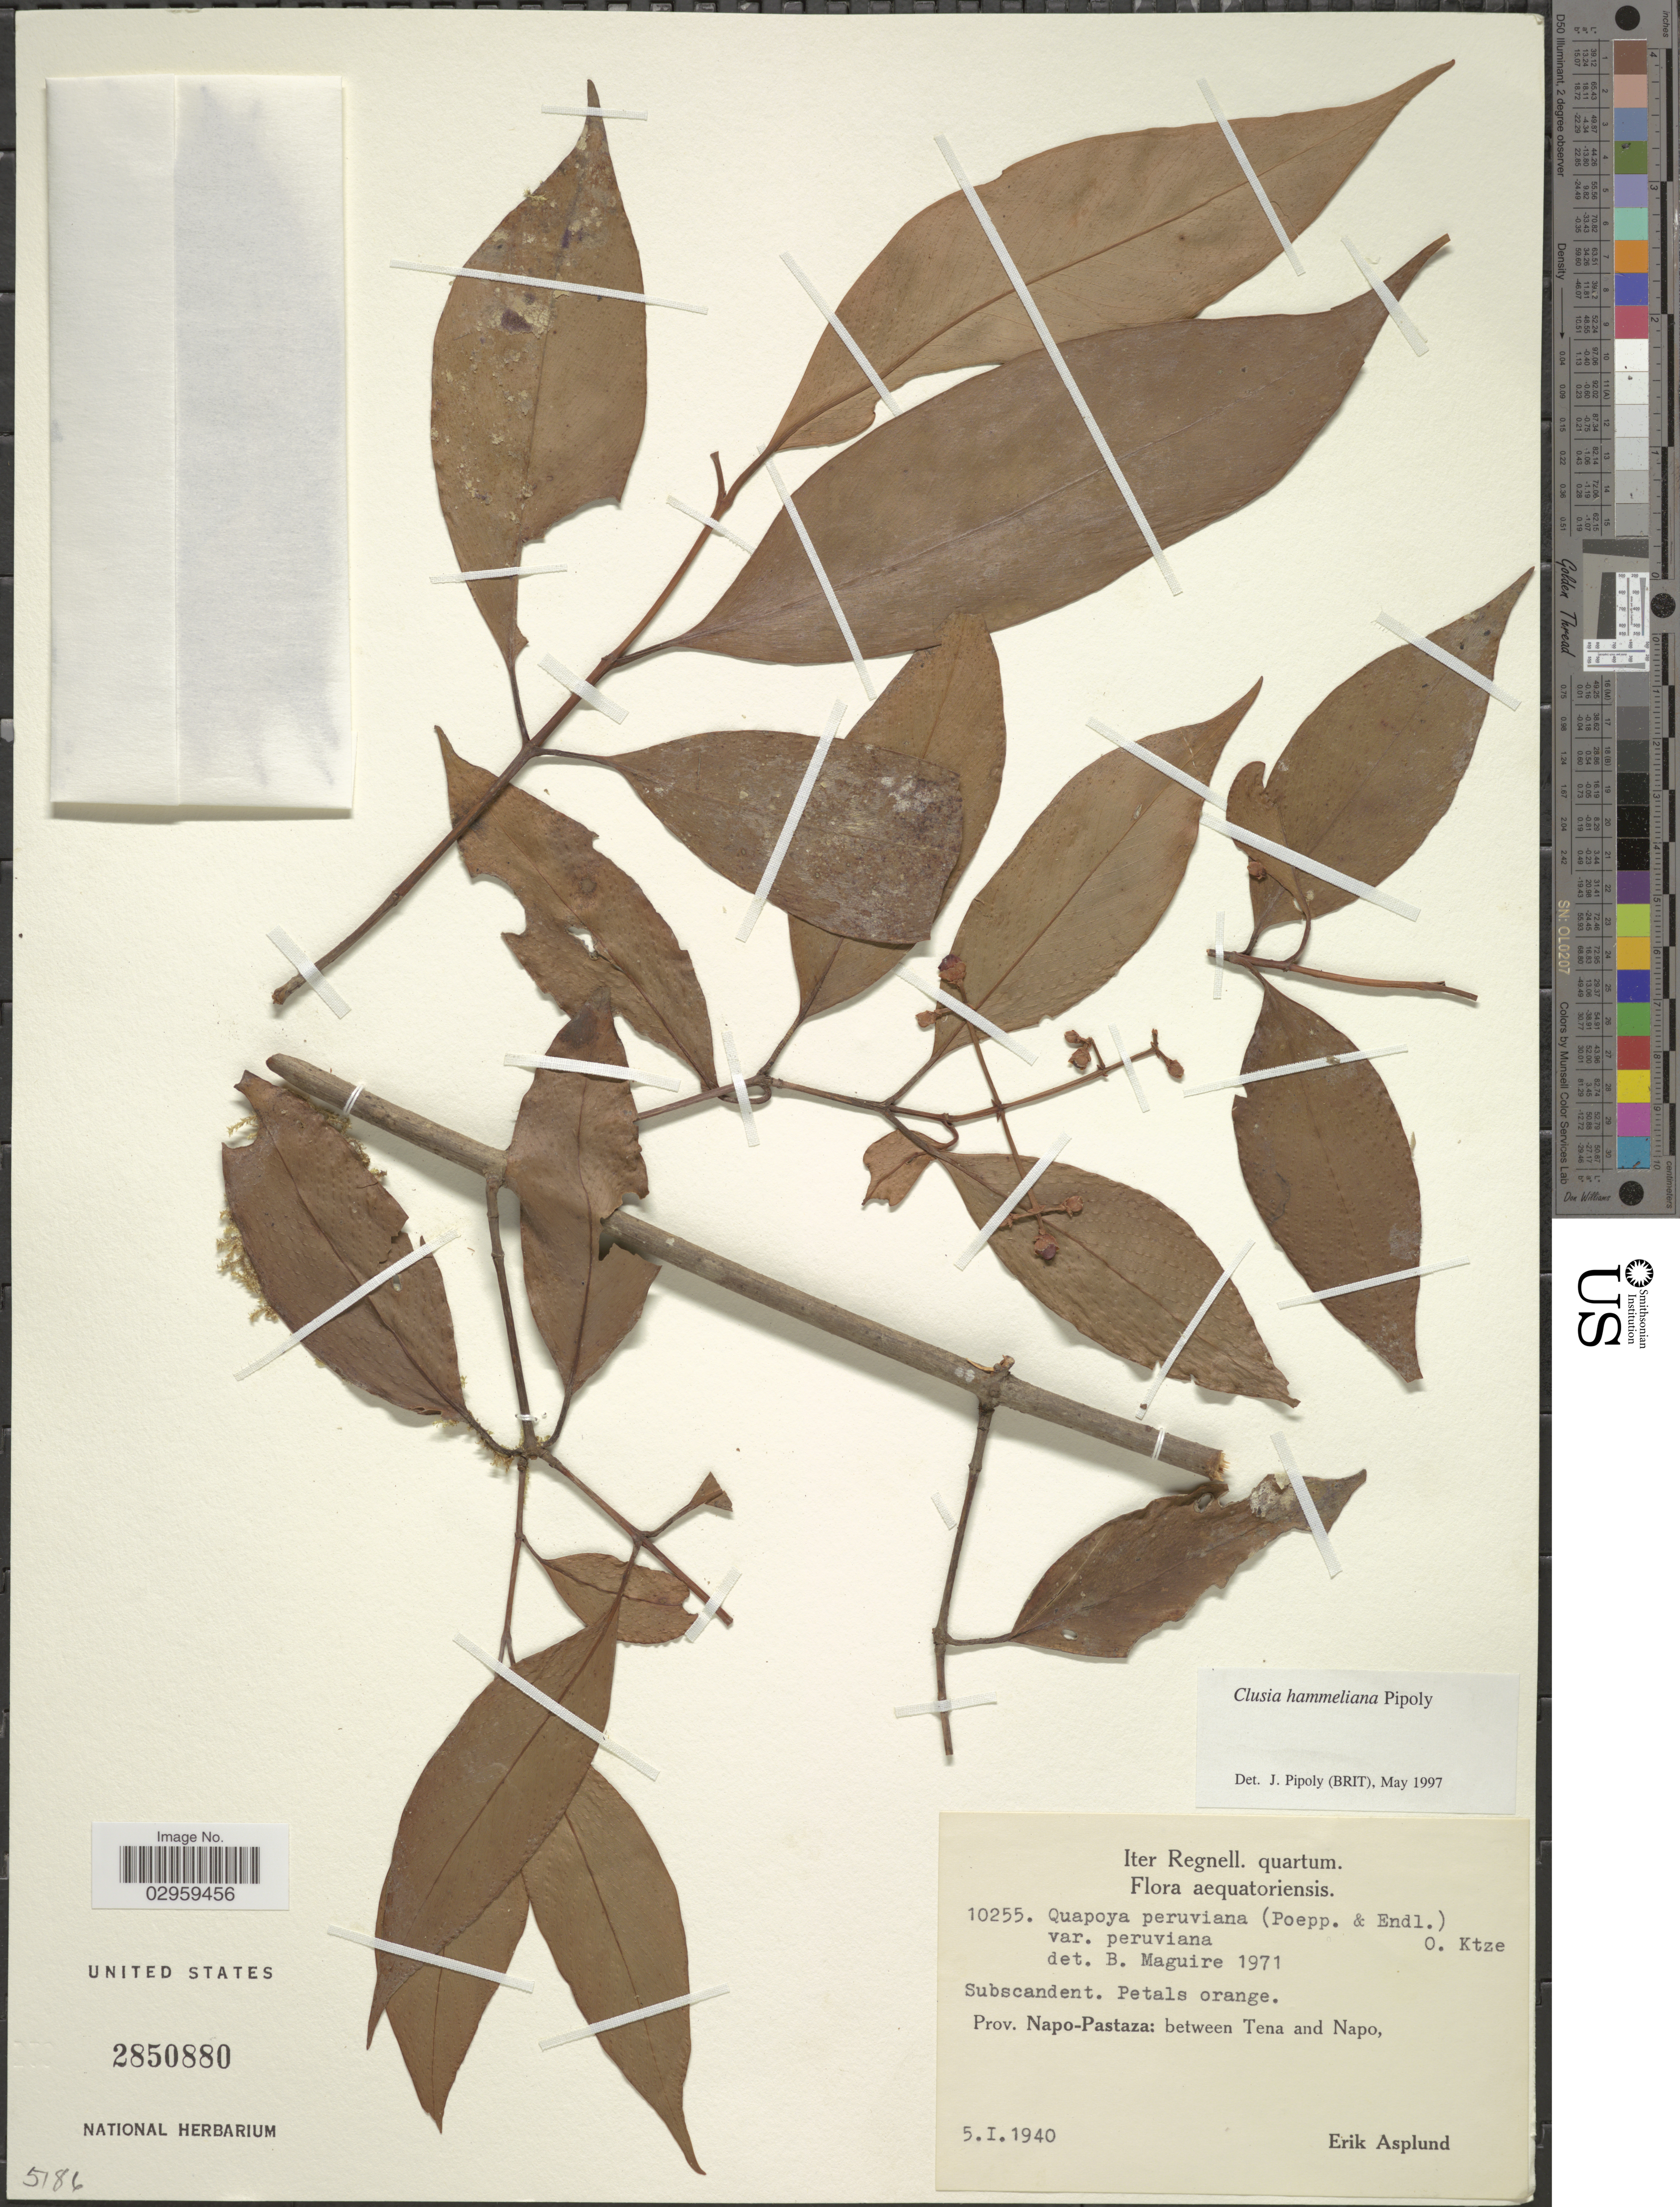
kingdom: Plantae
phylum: Tracheophyta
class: Magnoliopsida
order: Malpighiales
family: Clusiaceae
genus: Clusia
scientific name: Clusia hammeliana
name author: Pipoly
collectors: E. Asplund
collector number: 10255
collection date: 1940-01-05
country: Ecuador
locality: Prov. Napo-Pastaza: between Tena and Napo.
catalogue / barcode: US 2850880